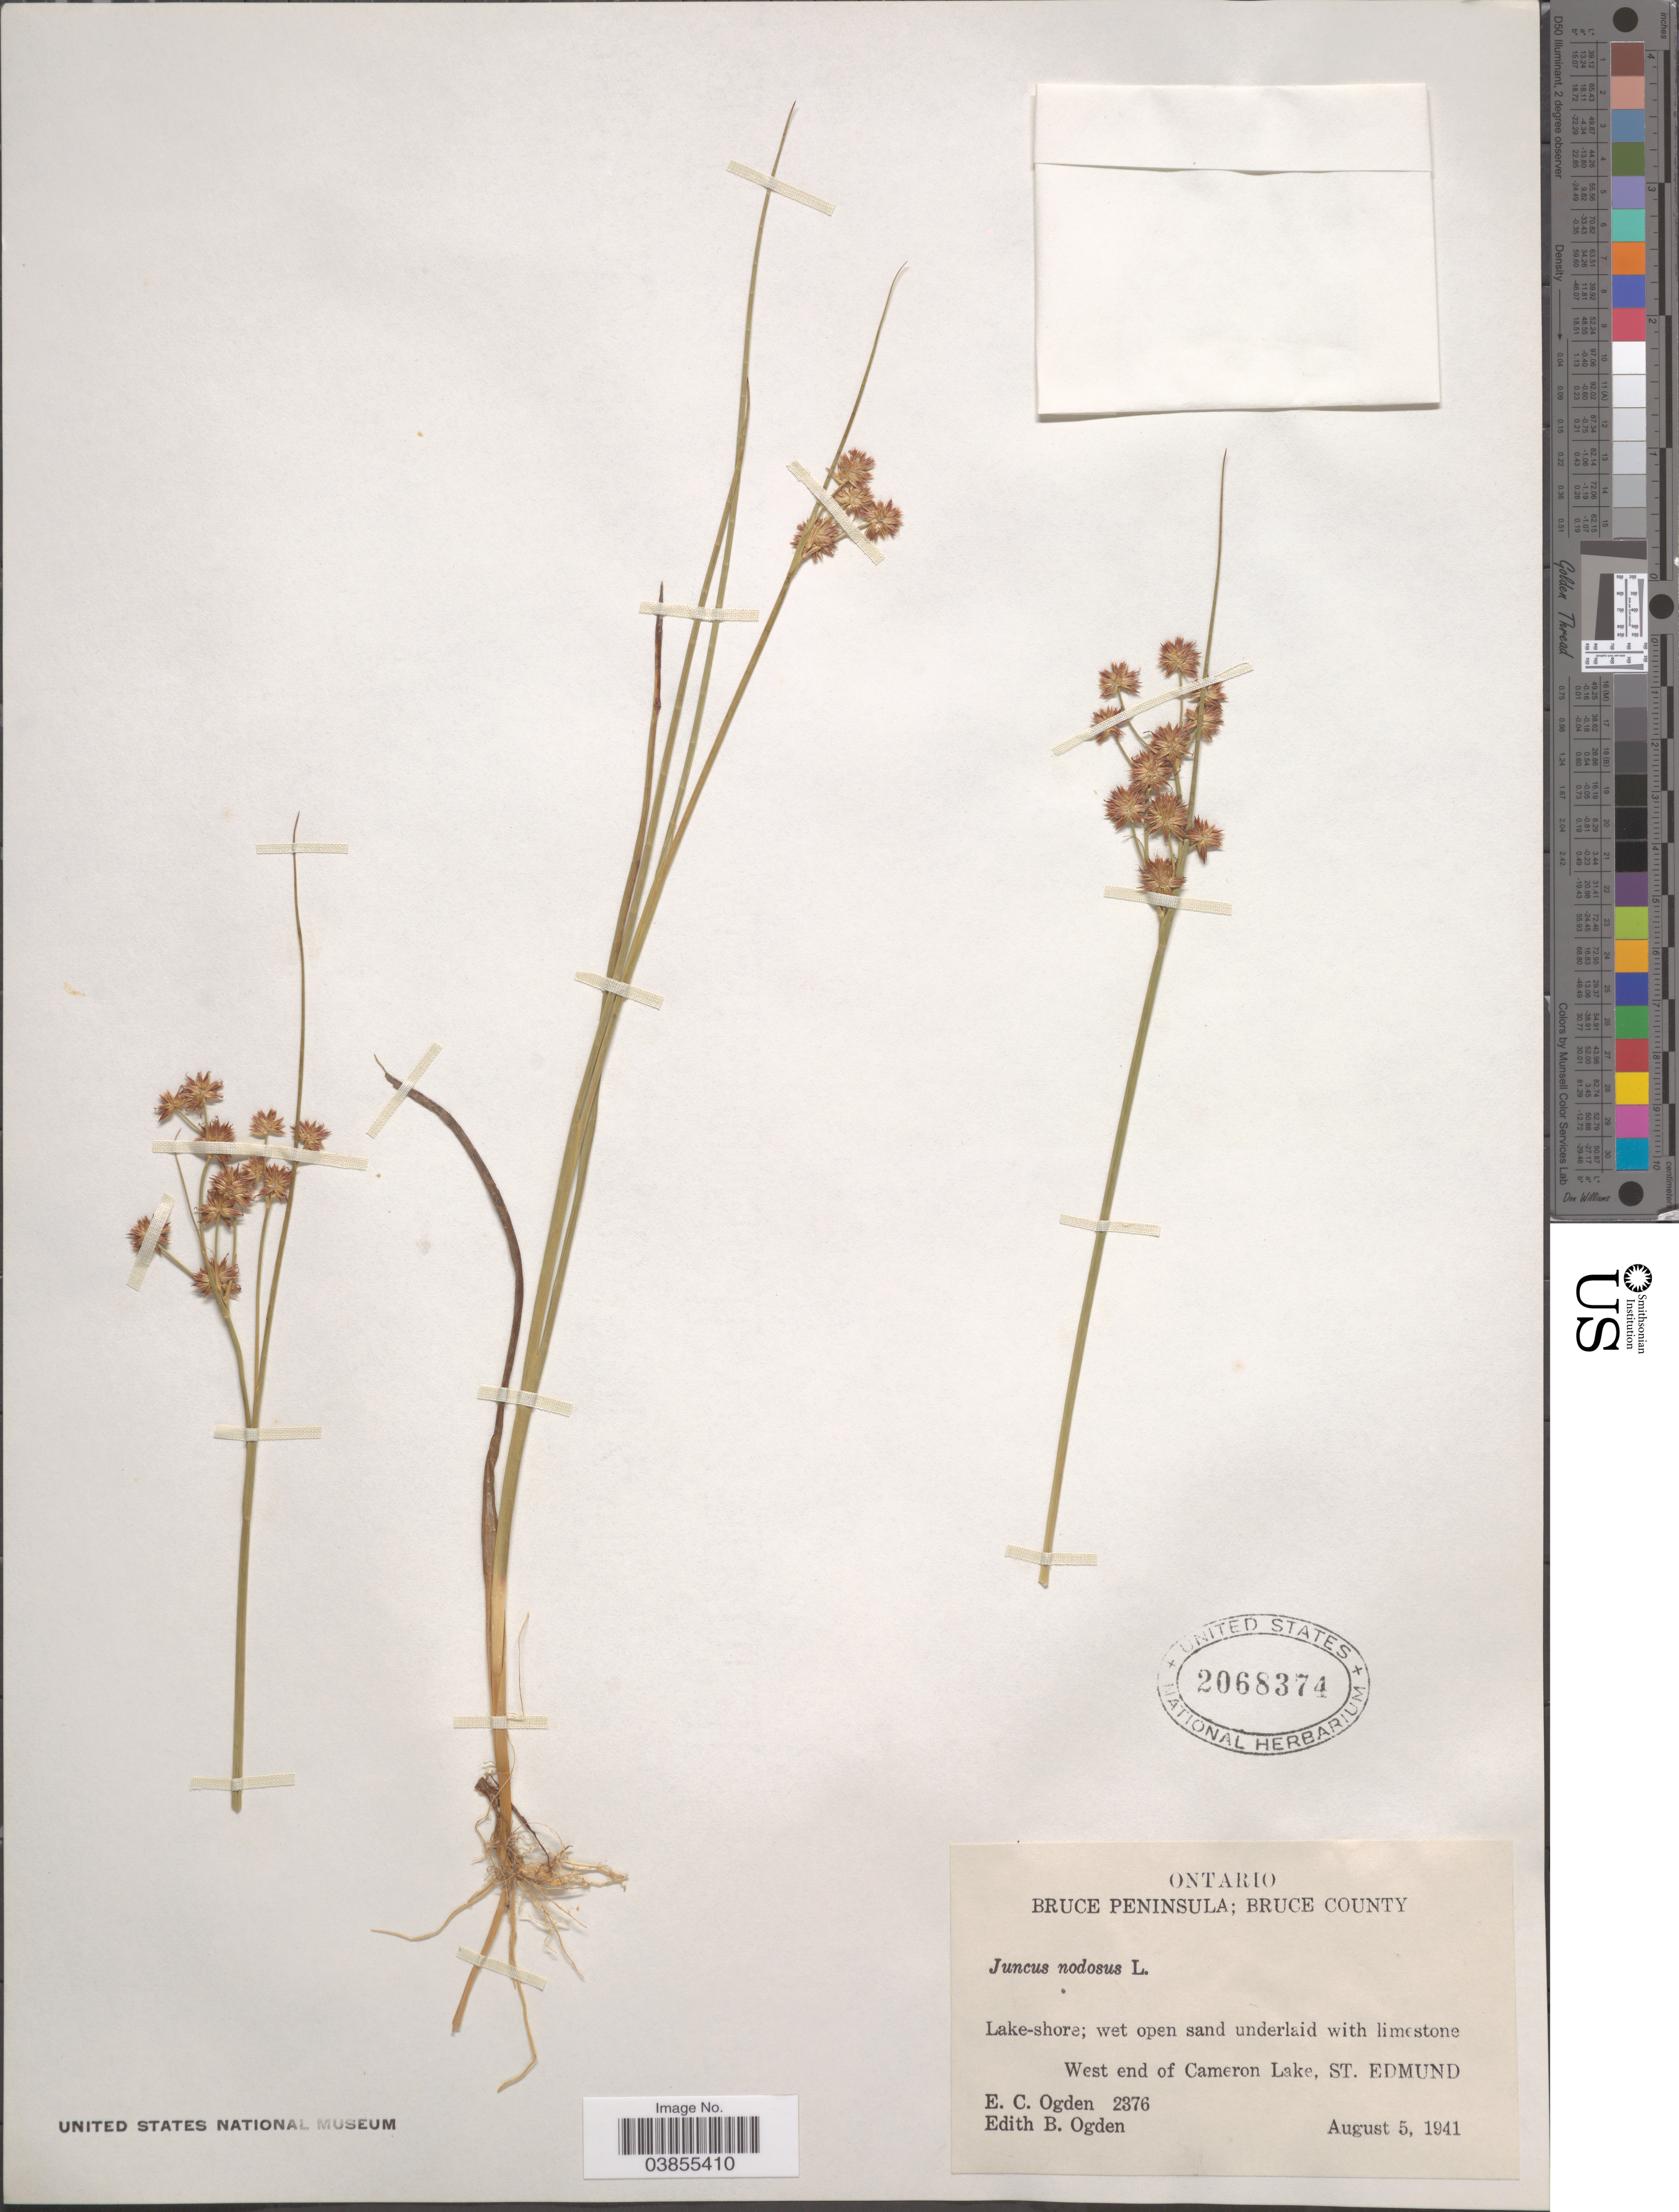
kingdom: Plantae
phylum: Tracheophyta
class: Liliopsida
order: Poales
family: Juncaceae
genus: Juncus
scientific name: Juncus nodosus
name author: L.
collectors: E. Ogden & E. Ogden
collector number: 2376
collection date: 1941-08-05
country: Canada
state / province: Ontario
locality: Bruce Peninsula; Bruce County. Lake-shore; wet open sand underlais with limestone. West end of Cameron Lake, St. Edmund.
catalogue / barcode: US 2068374